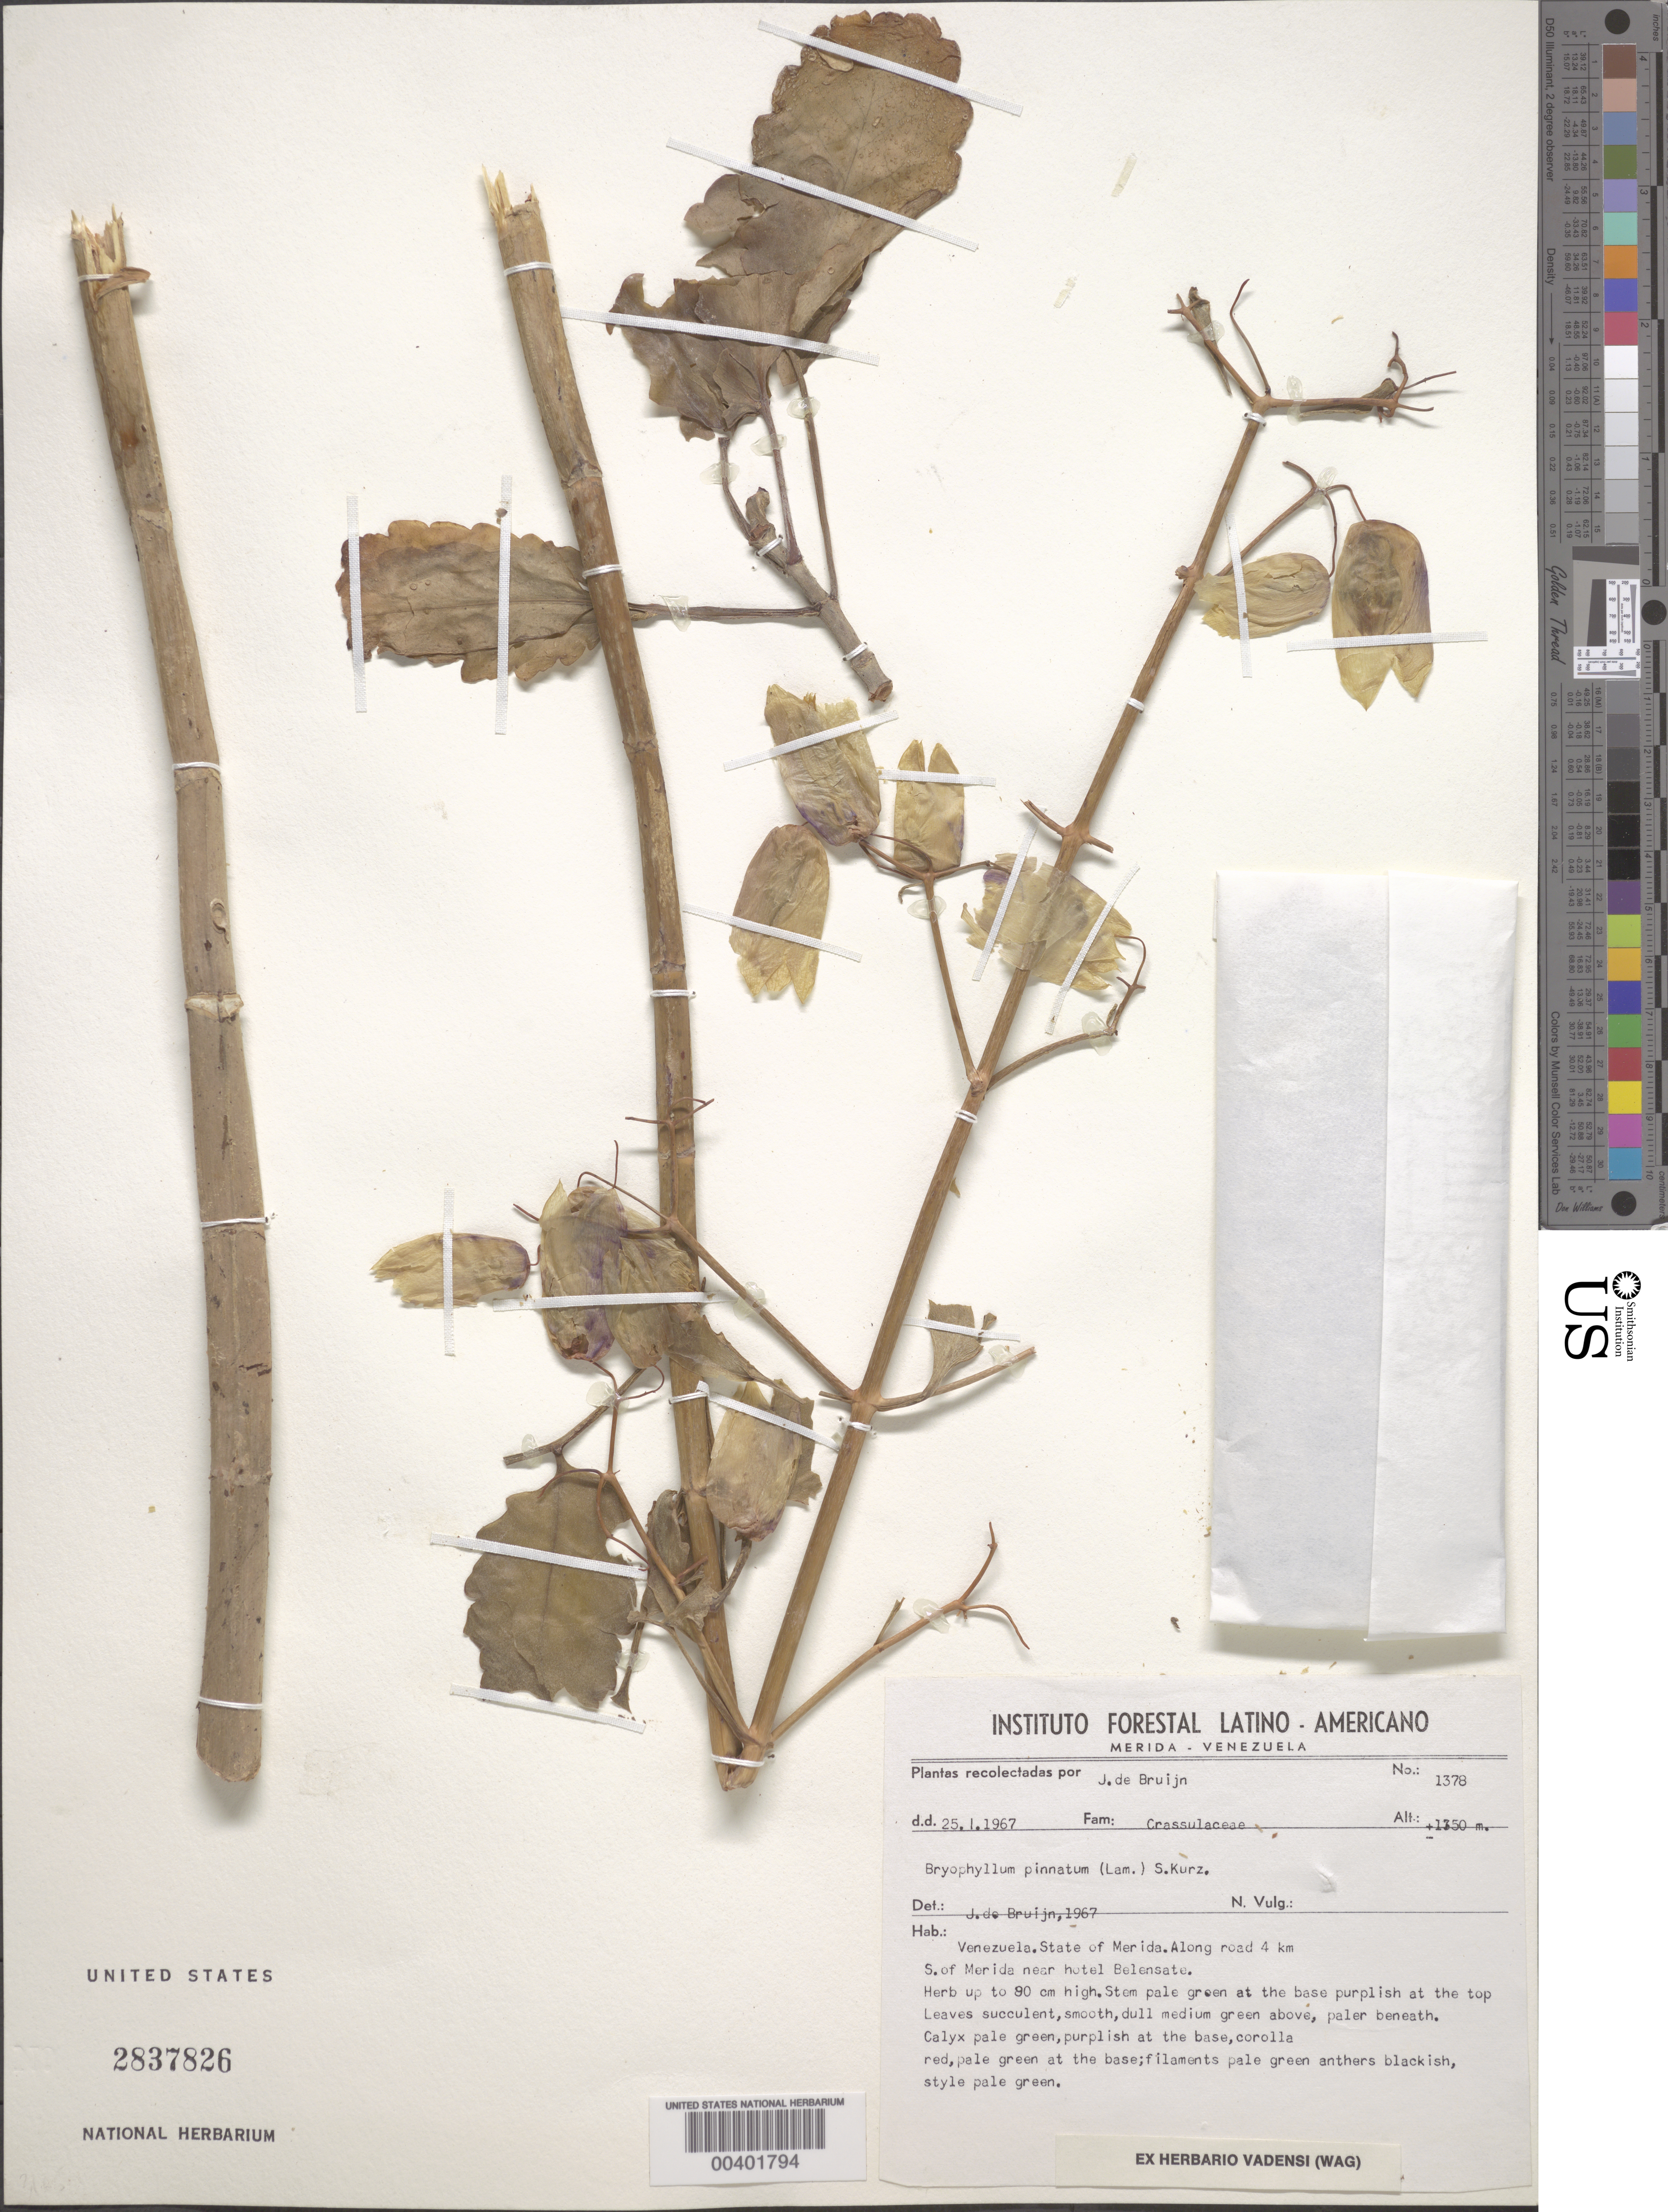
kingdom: Plantae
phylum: Tracheophyta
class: Magnoliopsida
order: Saxifragales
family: Crassulaceae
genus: Kalanchoe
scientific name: Kalanchoe pinnata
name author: (Lam.) Pers.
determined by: Strong, Mark T., (BOT), Smithsonian Institution - National Museum of Natural History (UNITED STATES)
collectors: J. Bruijn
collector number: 1378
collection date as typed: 25 Jan 1967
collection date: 1967-01-25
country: Venezuela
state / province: Mérida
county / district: Libertador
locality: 4 km S. of Merida near hotel Belensate. Merida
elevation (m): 1750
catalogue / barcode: US 2837826